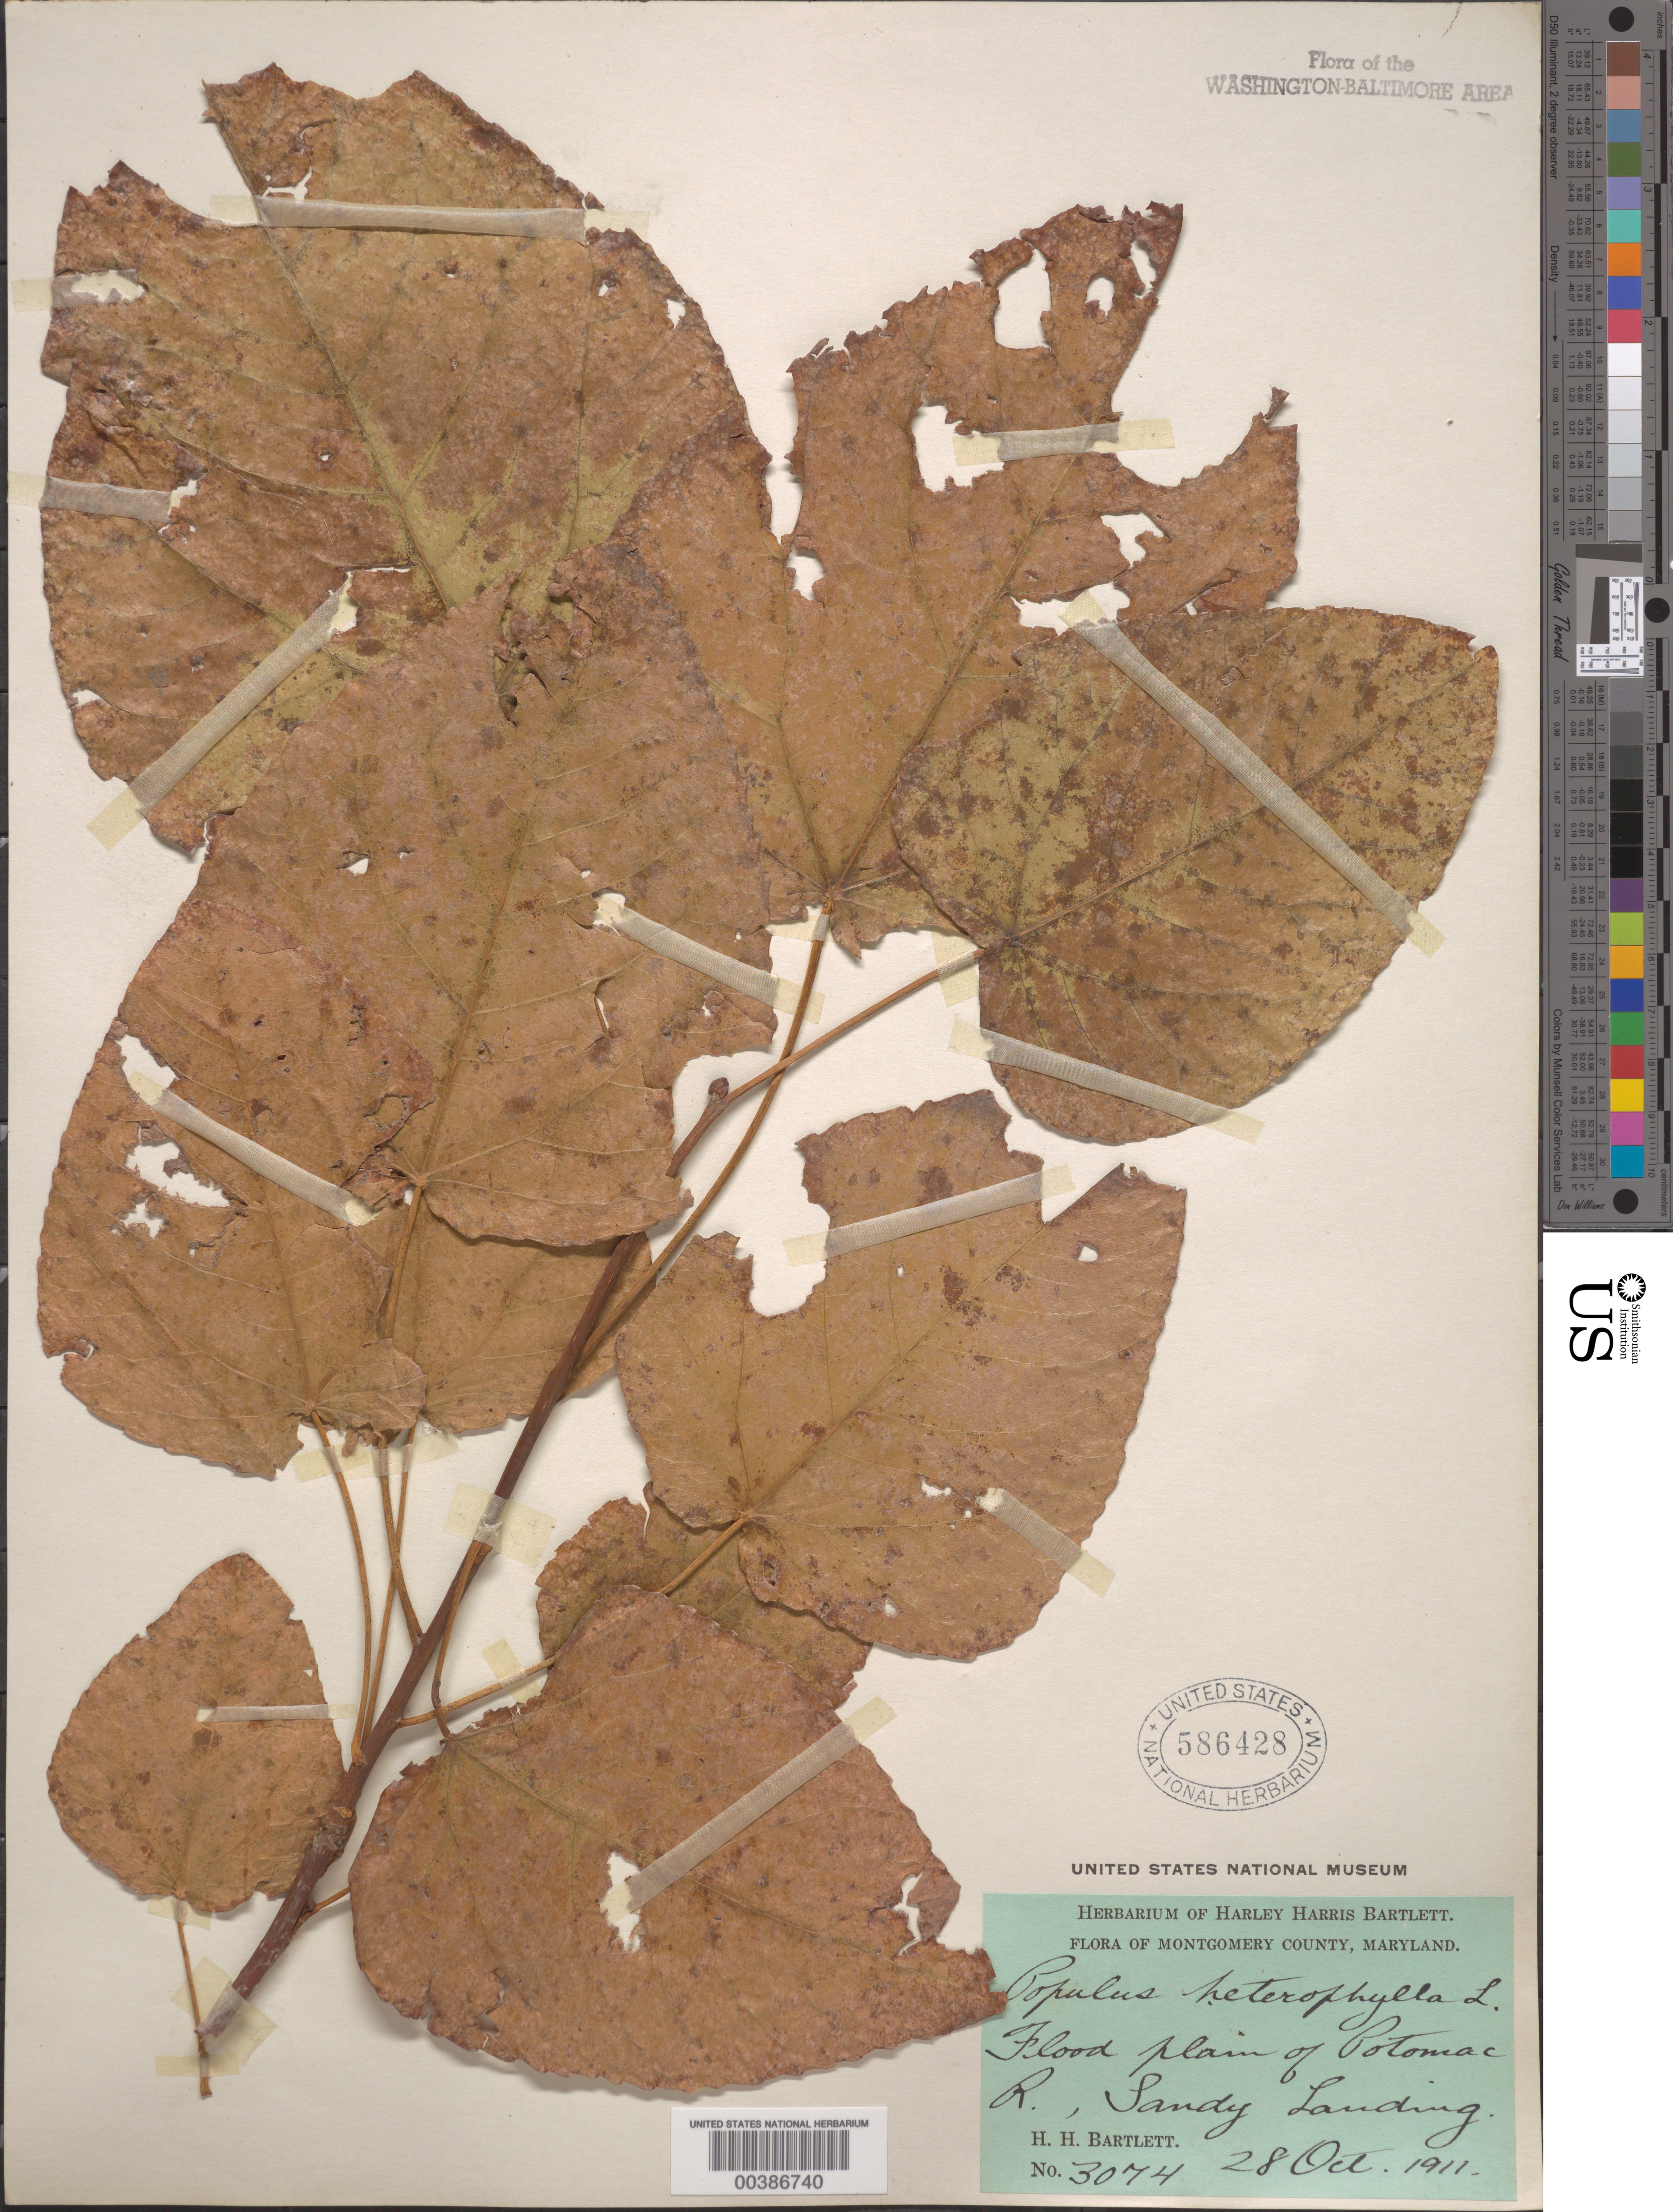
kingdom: Plantae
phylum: Tracheophyta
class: Magnoliopsida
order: Malpighiales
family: Salicaceae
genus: Populus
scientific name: Populus heterophylla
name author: L.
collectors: H. H. Bartlett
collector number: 3074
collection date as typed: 28 Oct 1911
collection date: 1911-10-28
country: United States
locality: Sandy Landing, Potomac River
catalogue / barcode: US 586428